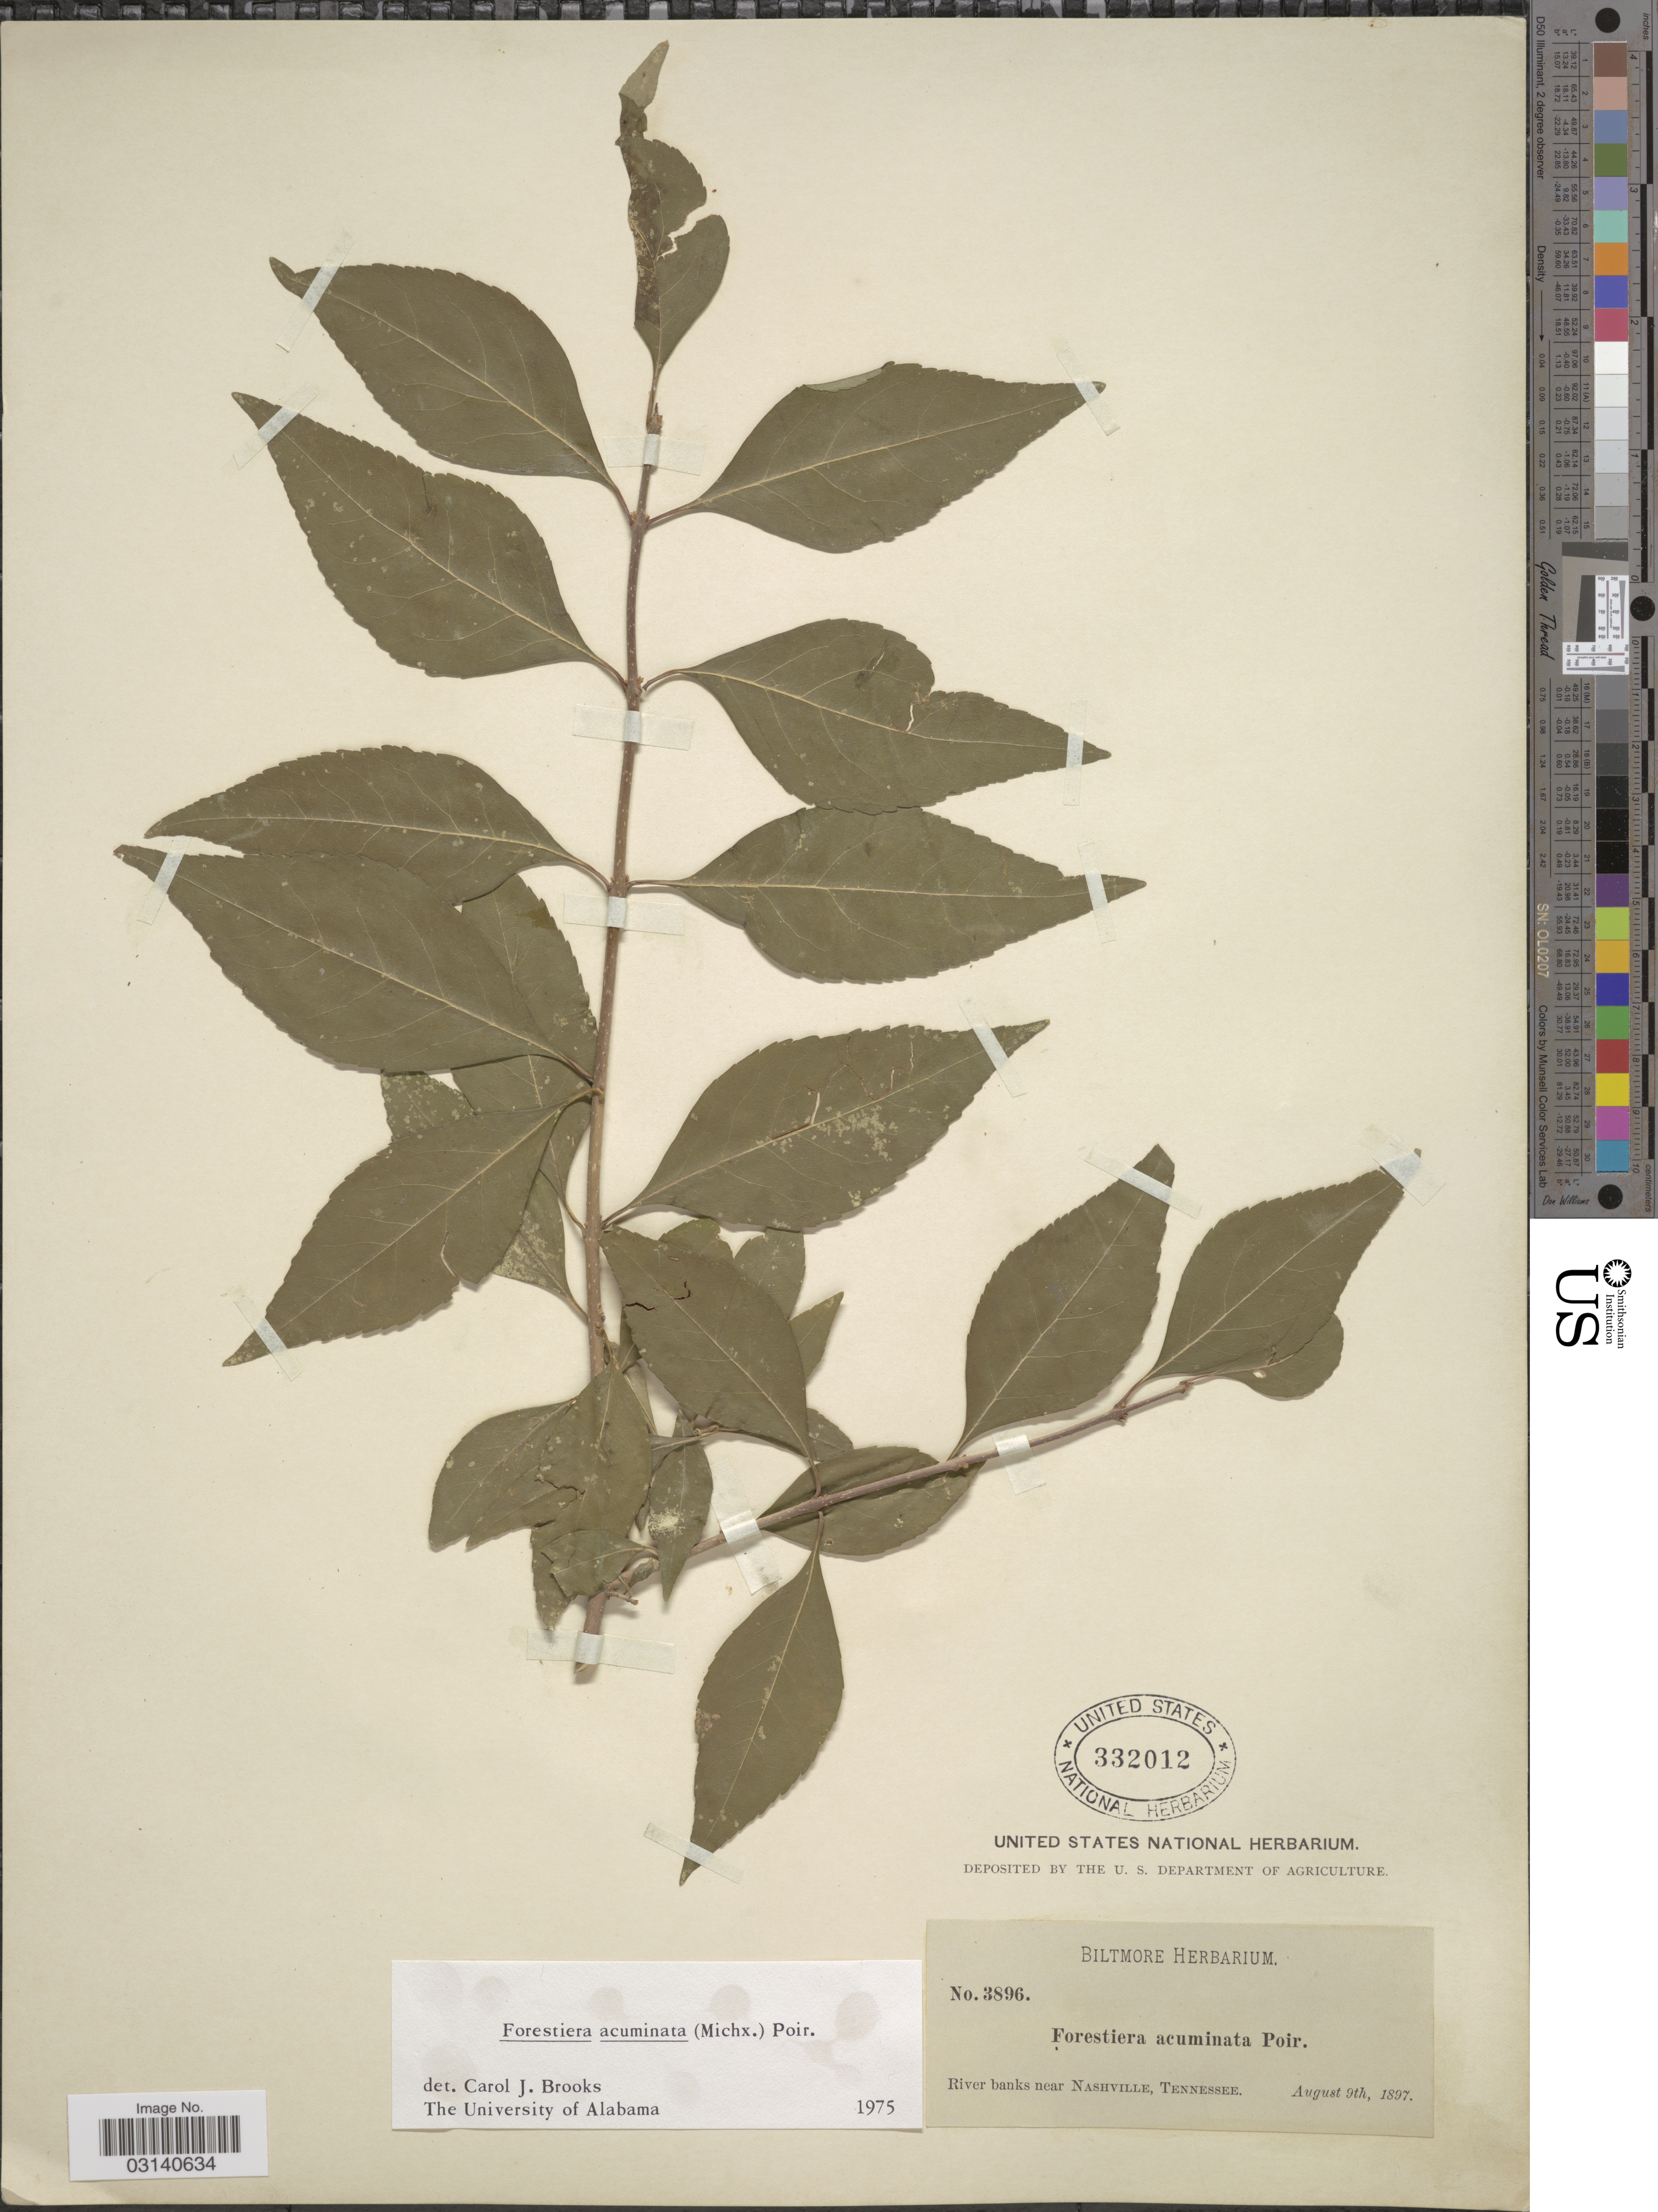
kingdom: Plantae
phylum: Tracheophyta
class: Magnoliopsida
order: Lamiales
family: Oleaceae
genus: Forestiera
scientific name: Forestiera acuminata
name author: (Michx.) Poir.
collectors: ex herb. Biltmore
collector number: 3896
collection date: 1897-08-09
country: United States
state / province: Tennessee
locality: River banks near Nashville.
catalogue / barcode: US 332012